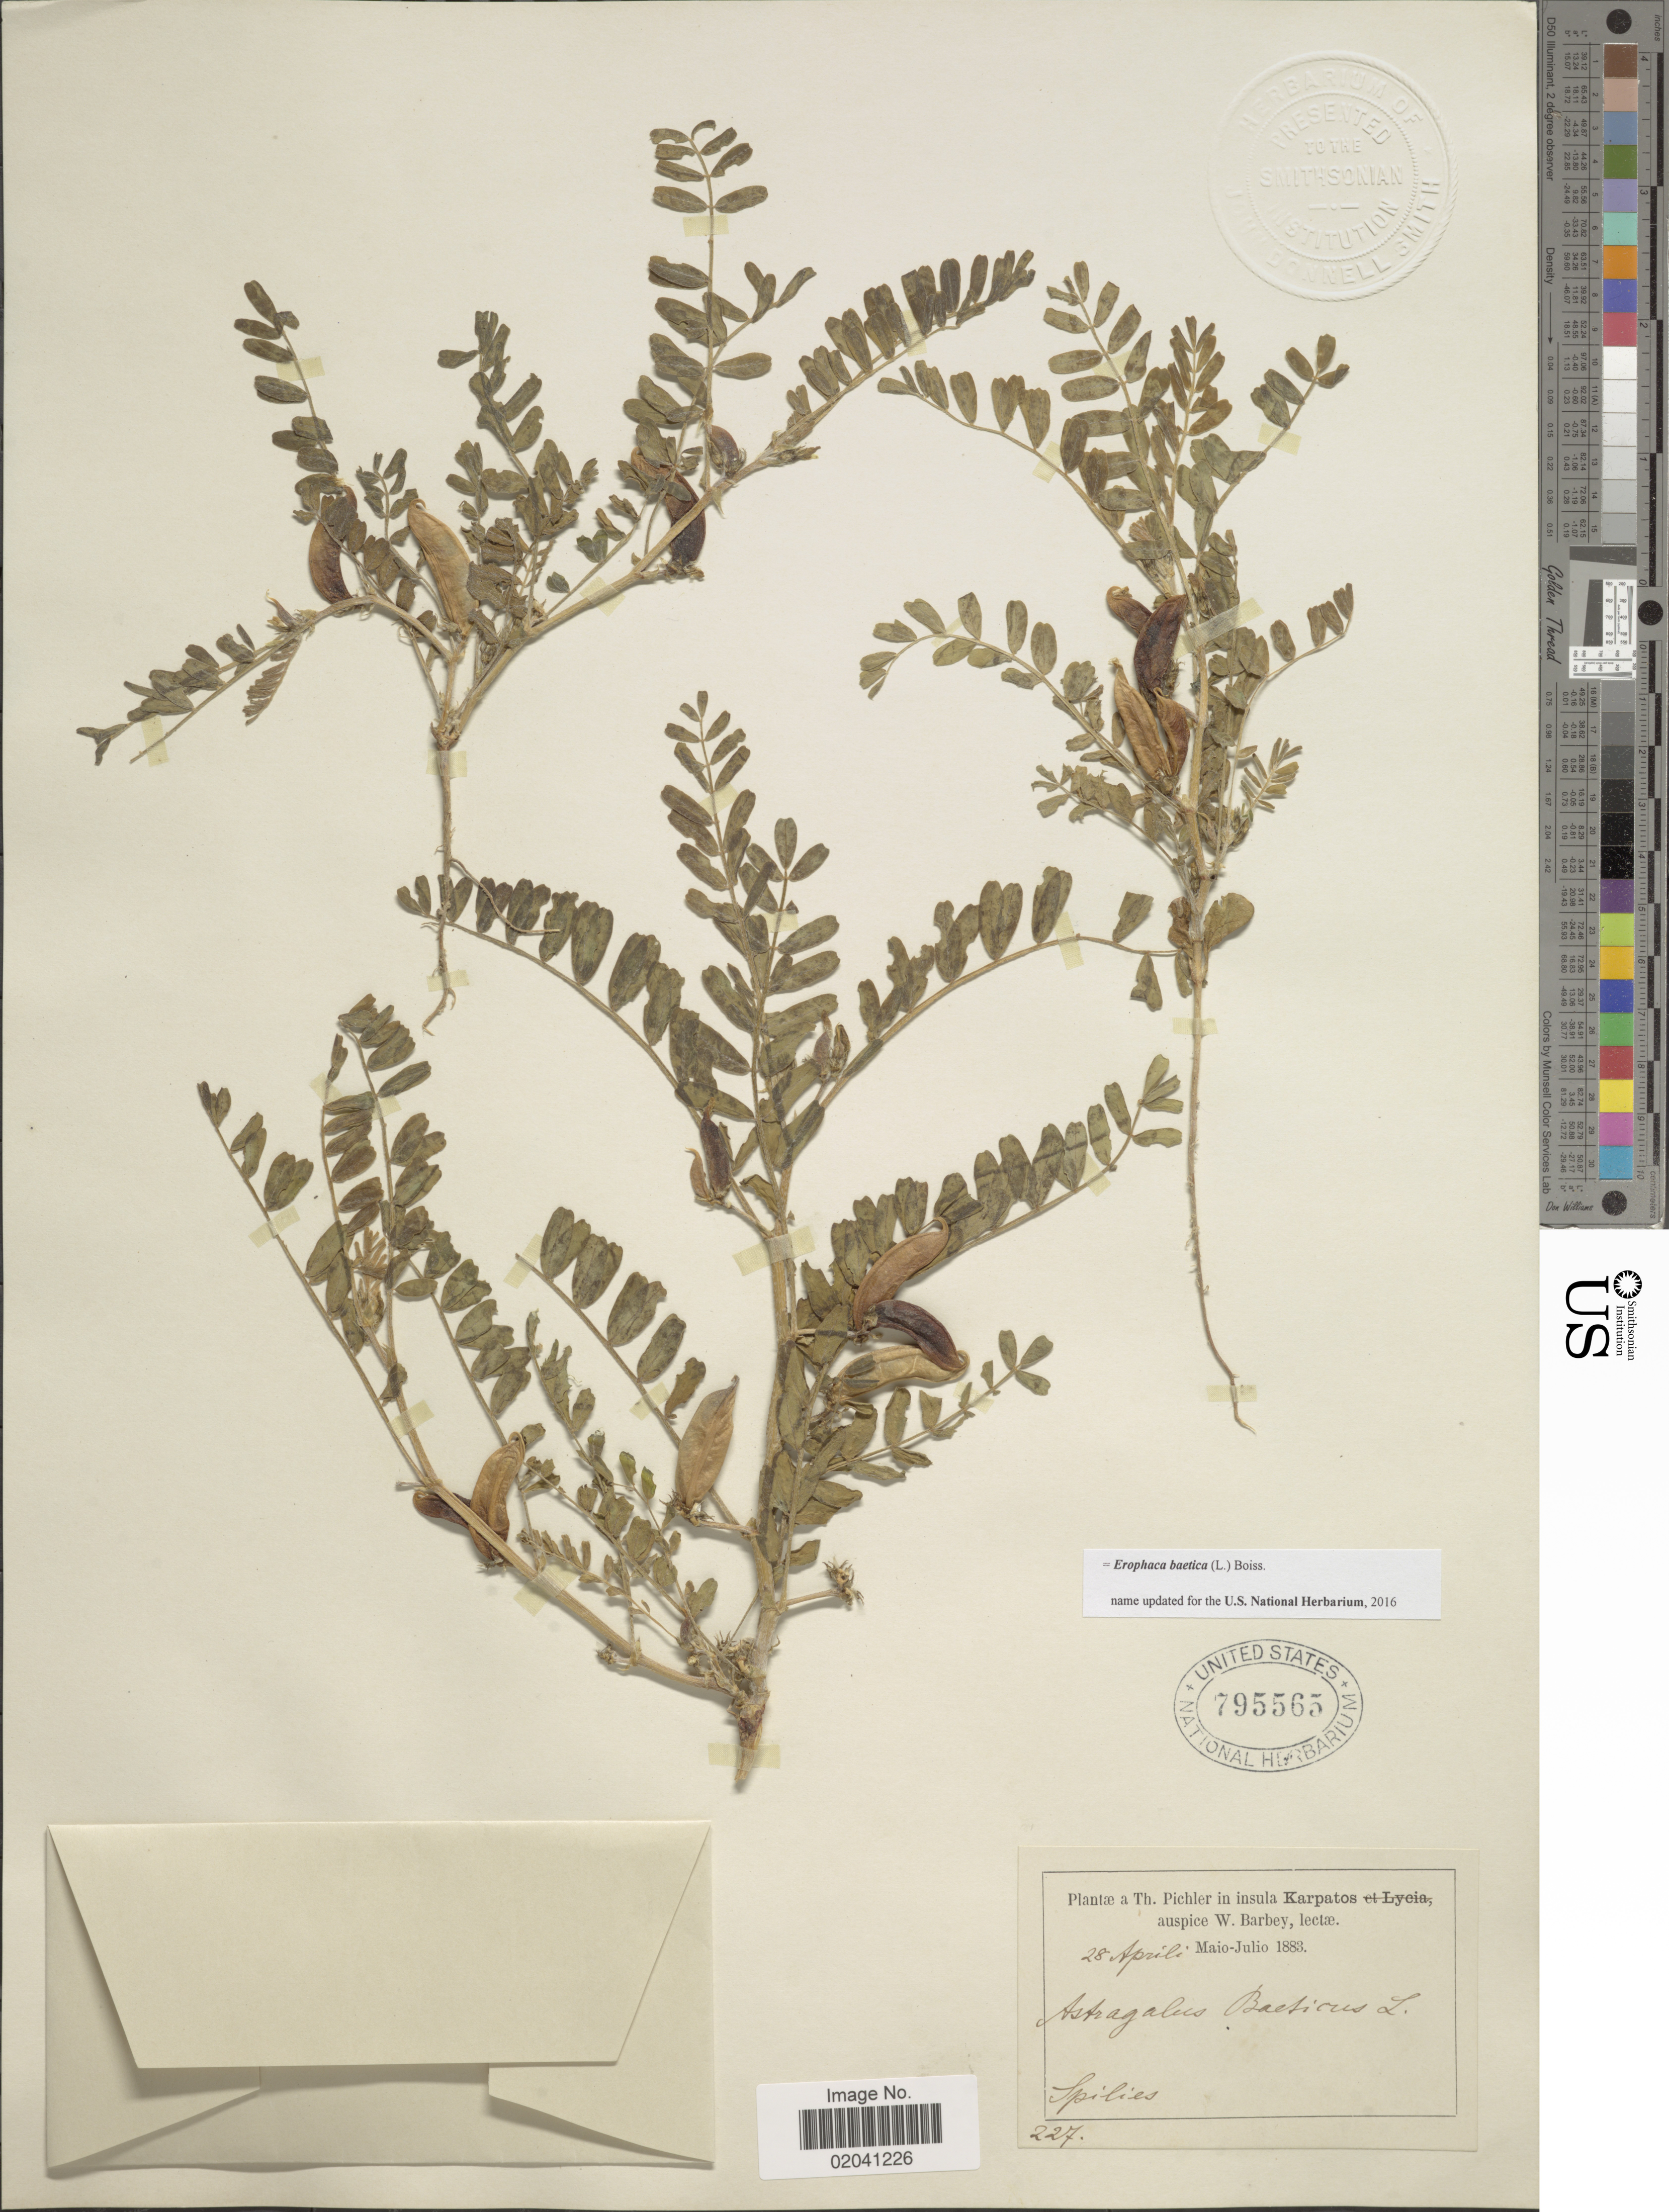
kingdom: Plantae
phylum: Tracheophyta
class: Magnoliopsida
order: Fabales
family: Fabaceae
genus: Erophaca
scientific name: Erophaca baetica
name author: (L.) Boiss.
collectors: T. Pichler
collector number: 227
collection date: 1883-04-28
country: Greece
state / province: South Aegean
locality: In insula Karpatos. Spilies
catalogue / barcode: US 795565